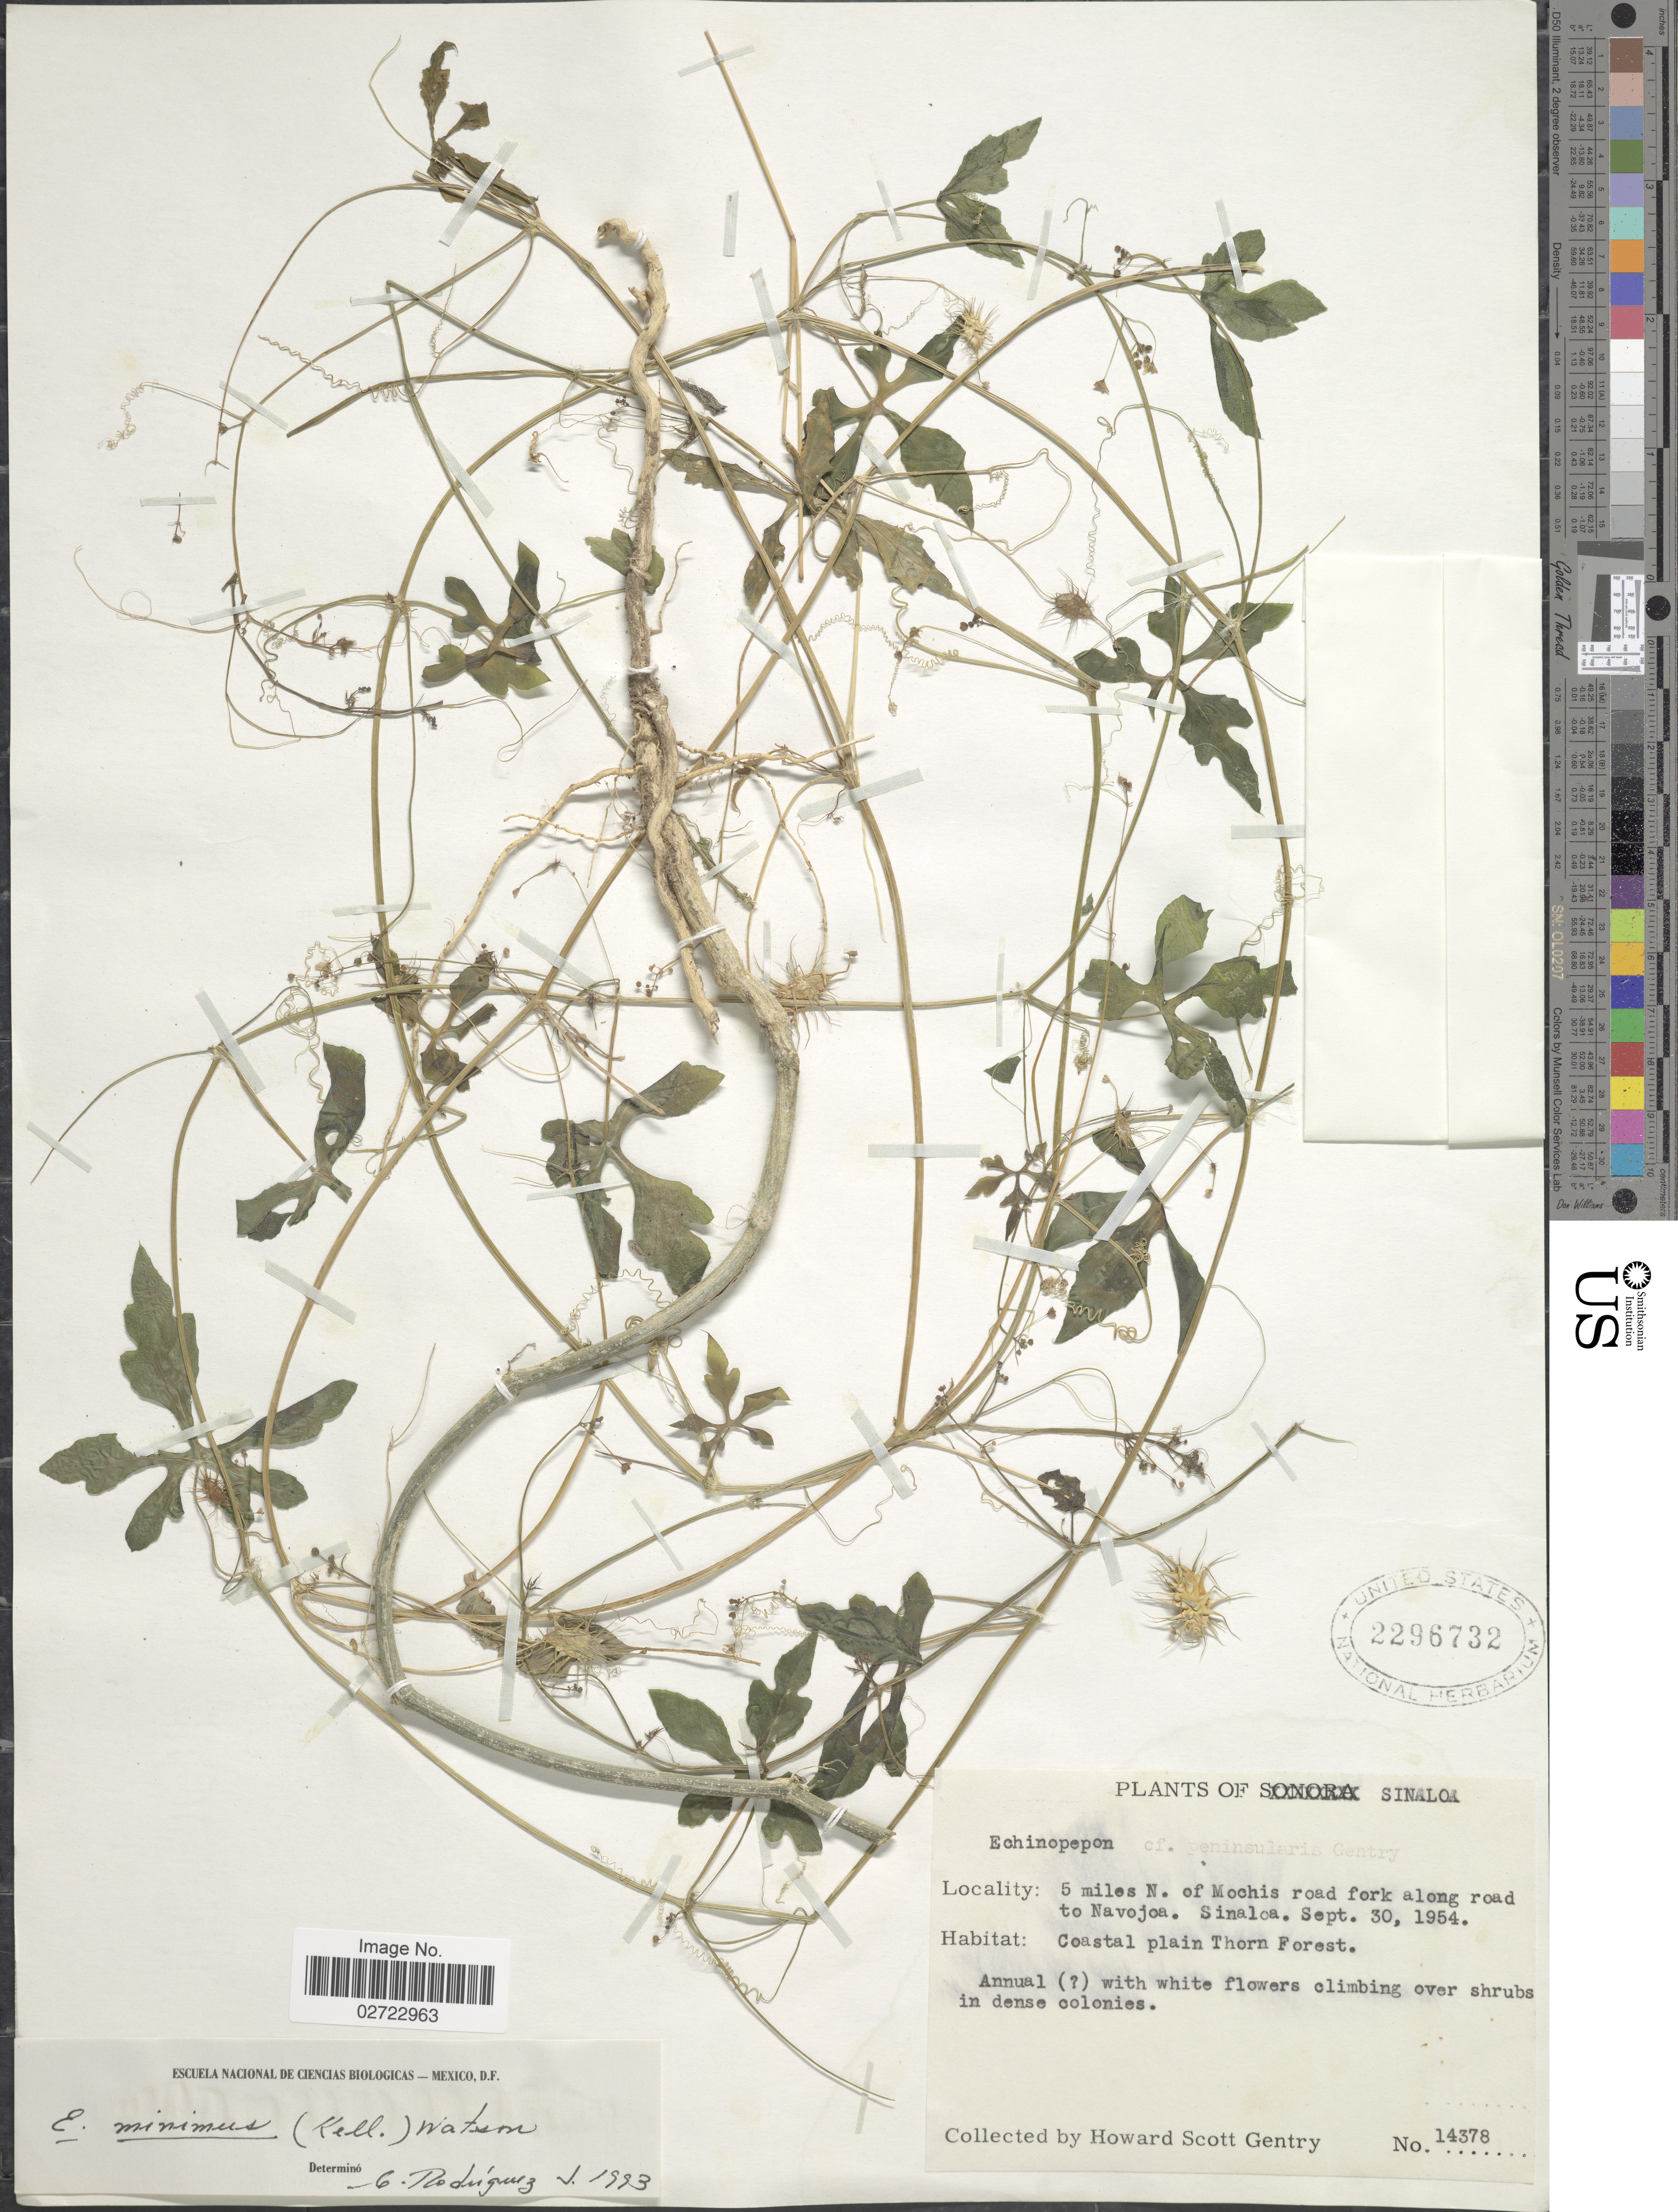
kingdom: Plantae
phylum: Tracheophyta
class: Magnoliopsida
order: Cucurbitales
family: Cucurbitaceae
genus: Echinopepon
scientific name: Echinopepon minimus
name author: (Kellogg) S. Watson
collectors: H. S. Gentry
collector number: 14378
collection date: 1954-08-30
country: Mexico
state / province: Sinaloa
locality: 5 miles N. of Mochis road fork along road to Navojoa, Coastal plain Thorn Forest.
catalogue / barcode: US 2296732